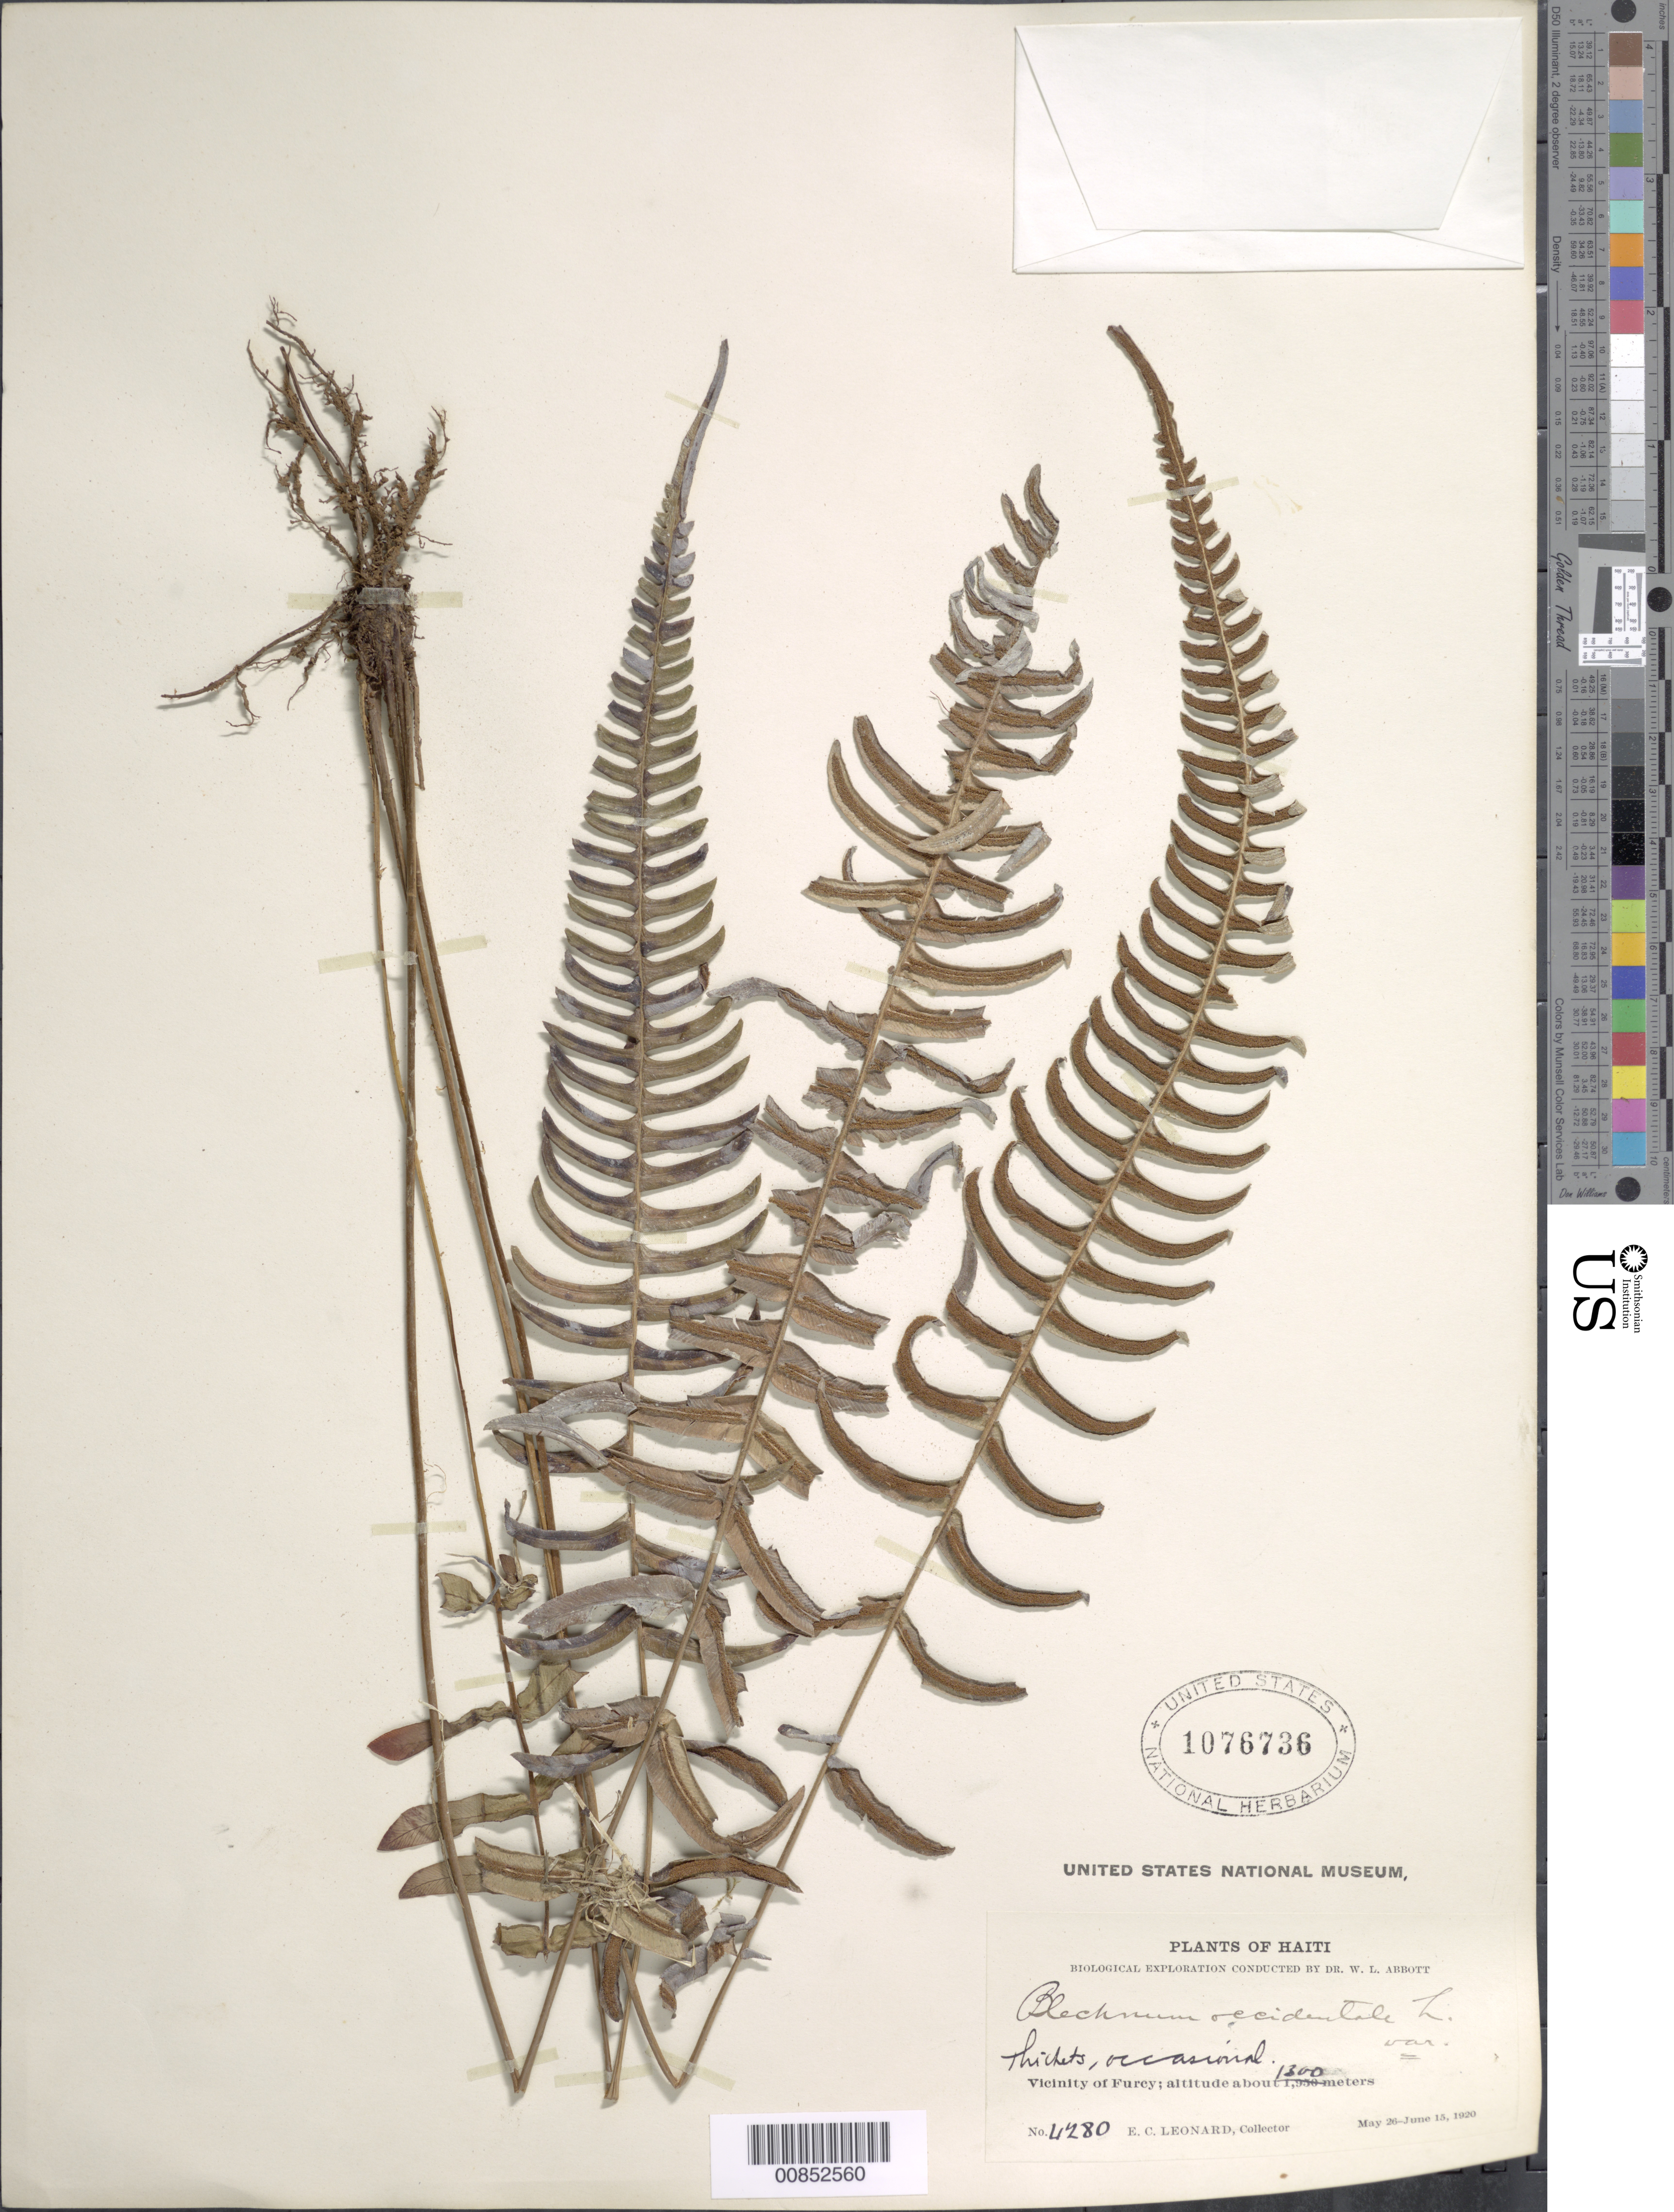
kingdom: Plantae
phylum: Tracheophyta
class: Polypodiopsida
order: Polypodiales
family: Blechnaceae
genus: Blechnum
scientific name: Blechnum glandulosum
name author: Link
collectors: E. C. Leonard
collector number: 4280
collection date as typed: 26 May 1920 to 15 Jun 1920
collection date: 1920-05-26/1920-06-15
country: Haiti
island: Hispaniola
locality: Furcy vicinity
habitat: Thickets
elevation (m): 1300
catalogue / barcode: US 1076736